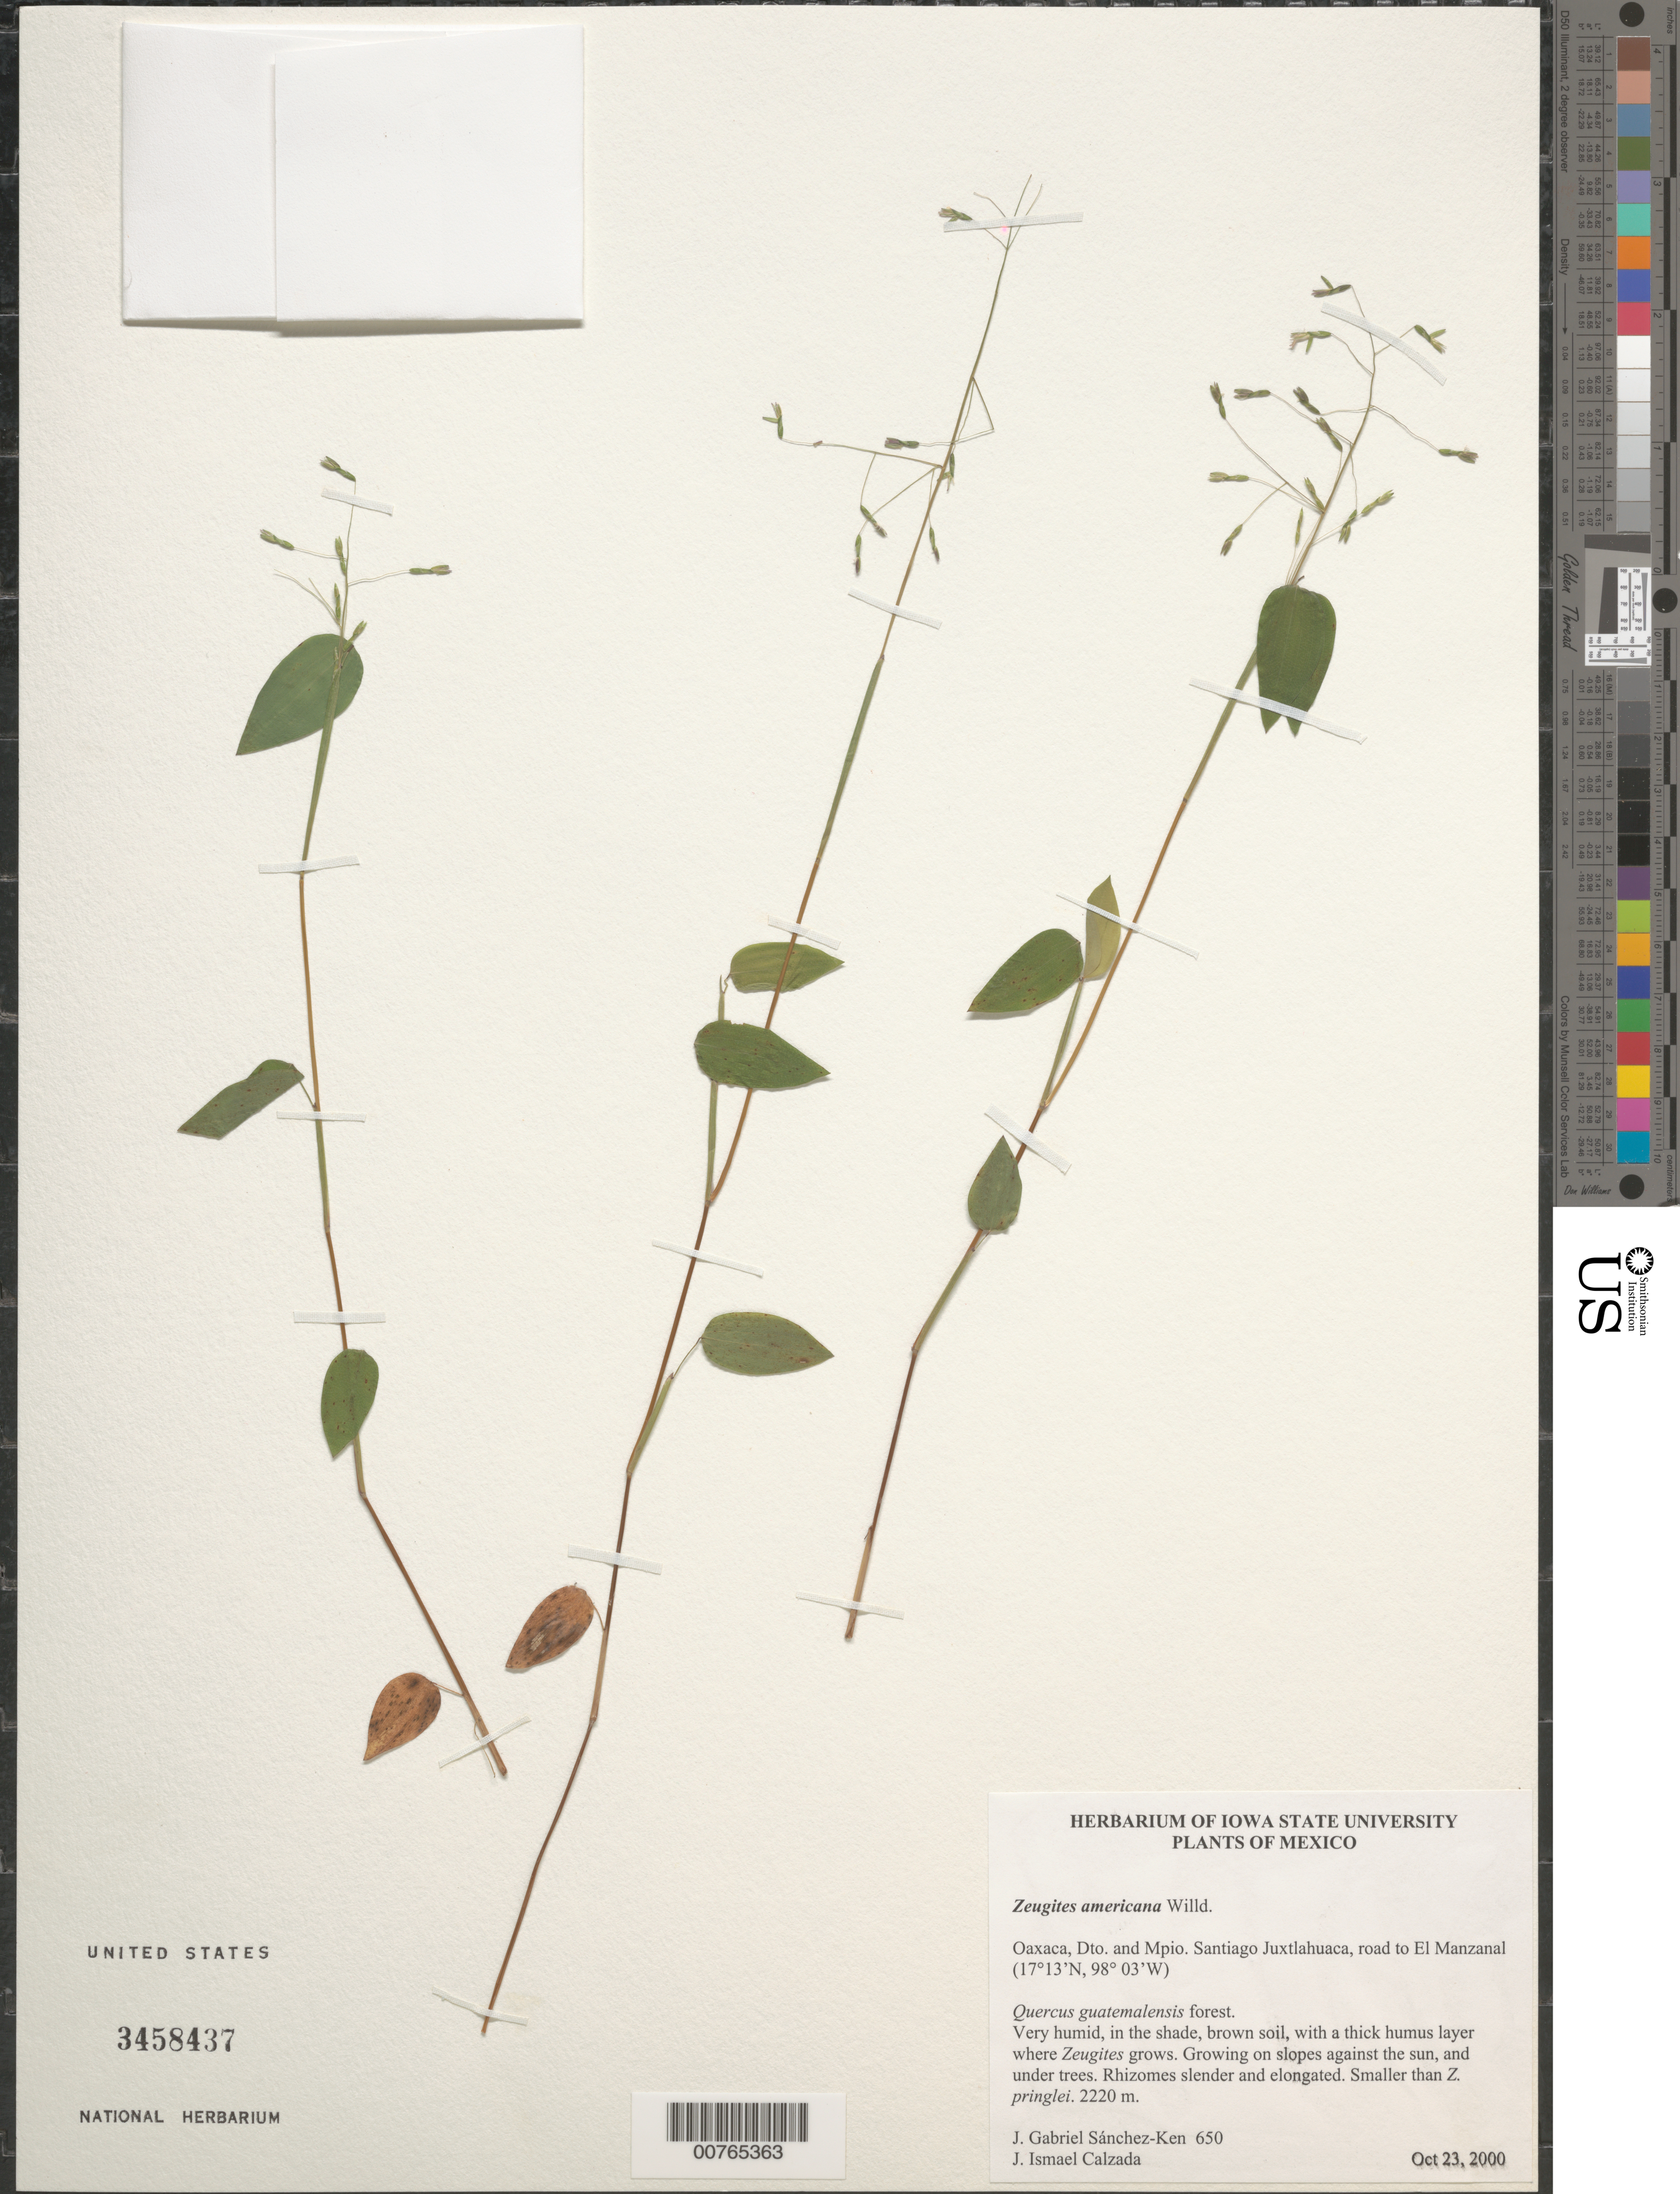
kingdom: Plantae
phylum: Tracheophyta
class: Liliopsida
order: Poales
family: Poaceae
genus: Zeugites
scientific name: Zeugites americanus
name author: Willd.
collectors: J. G. Sánchez-Ken & J. I. Calzada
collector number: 650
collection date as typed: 23 Oct 2000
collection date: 2000-10-23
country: Mexico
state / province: Oaxaca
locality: Santiago Juxtlahuaca, road to El Manzanal.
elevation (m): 2220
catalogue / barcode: US 3458437